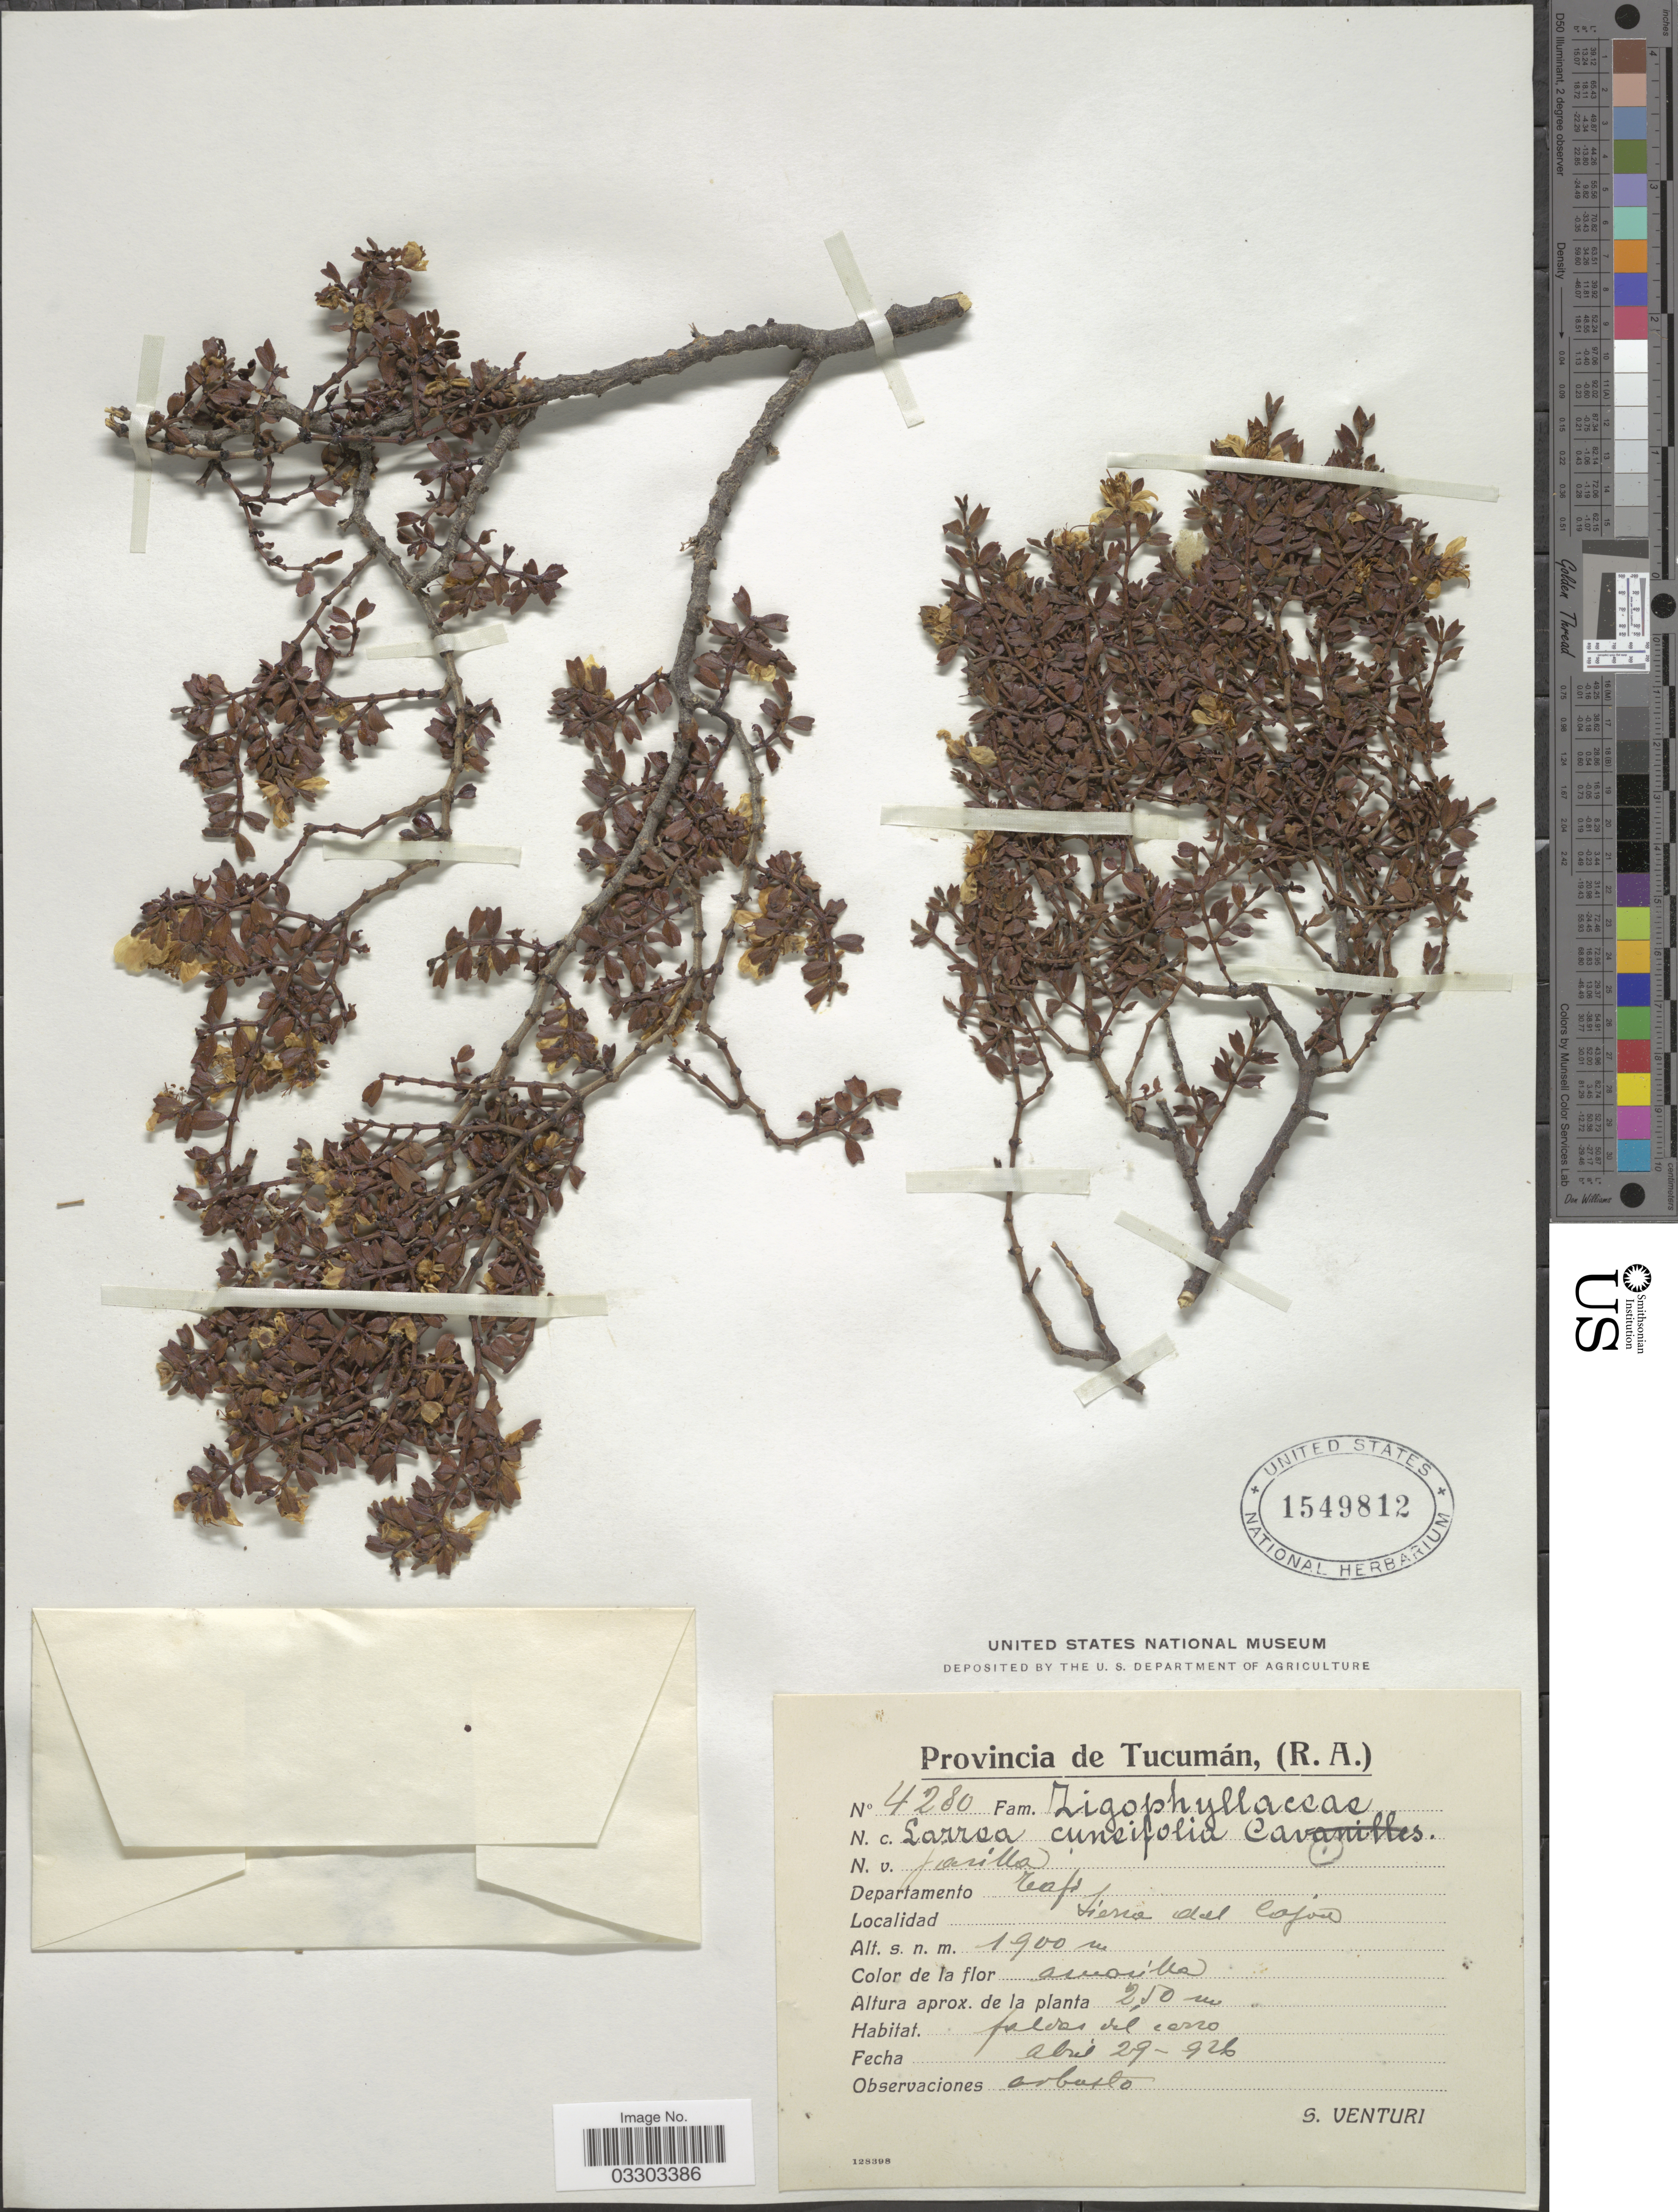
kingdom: Plantae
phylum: Tracheophyta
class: Magnoliopsida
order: Zygophyllales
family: Zygophyllaceae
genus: Larrea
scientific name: Larrea cuneifolia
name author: Cav.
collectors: S. Venturi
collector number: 4280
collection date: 1926-04-29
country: Argentina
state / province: Tucuman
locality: Departamento Tafí. Sierra del Cojon.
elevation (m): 1900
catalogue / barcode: US 1549812